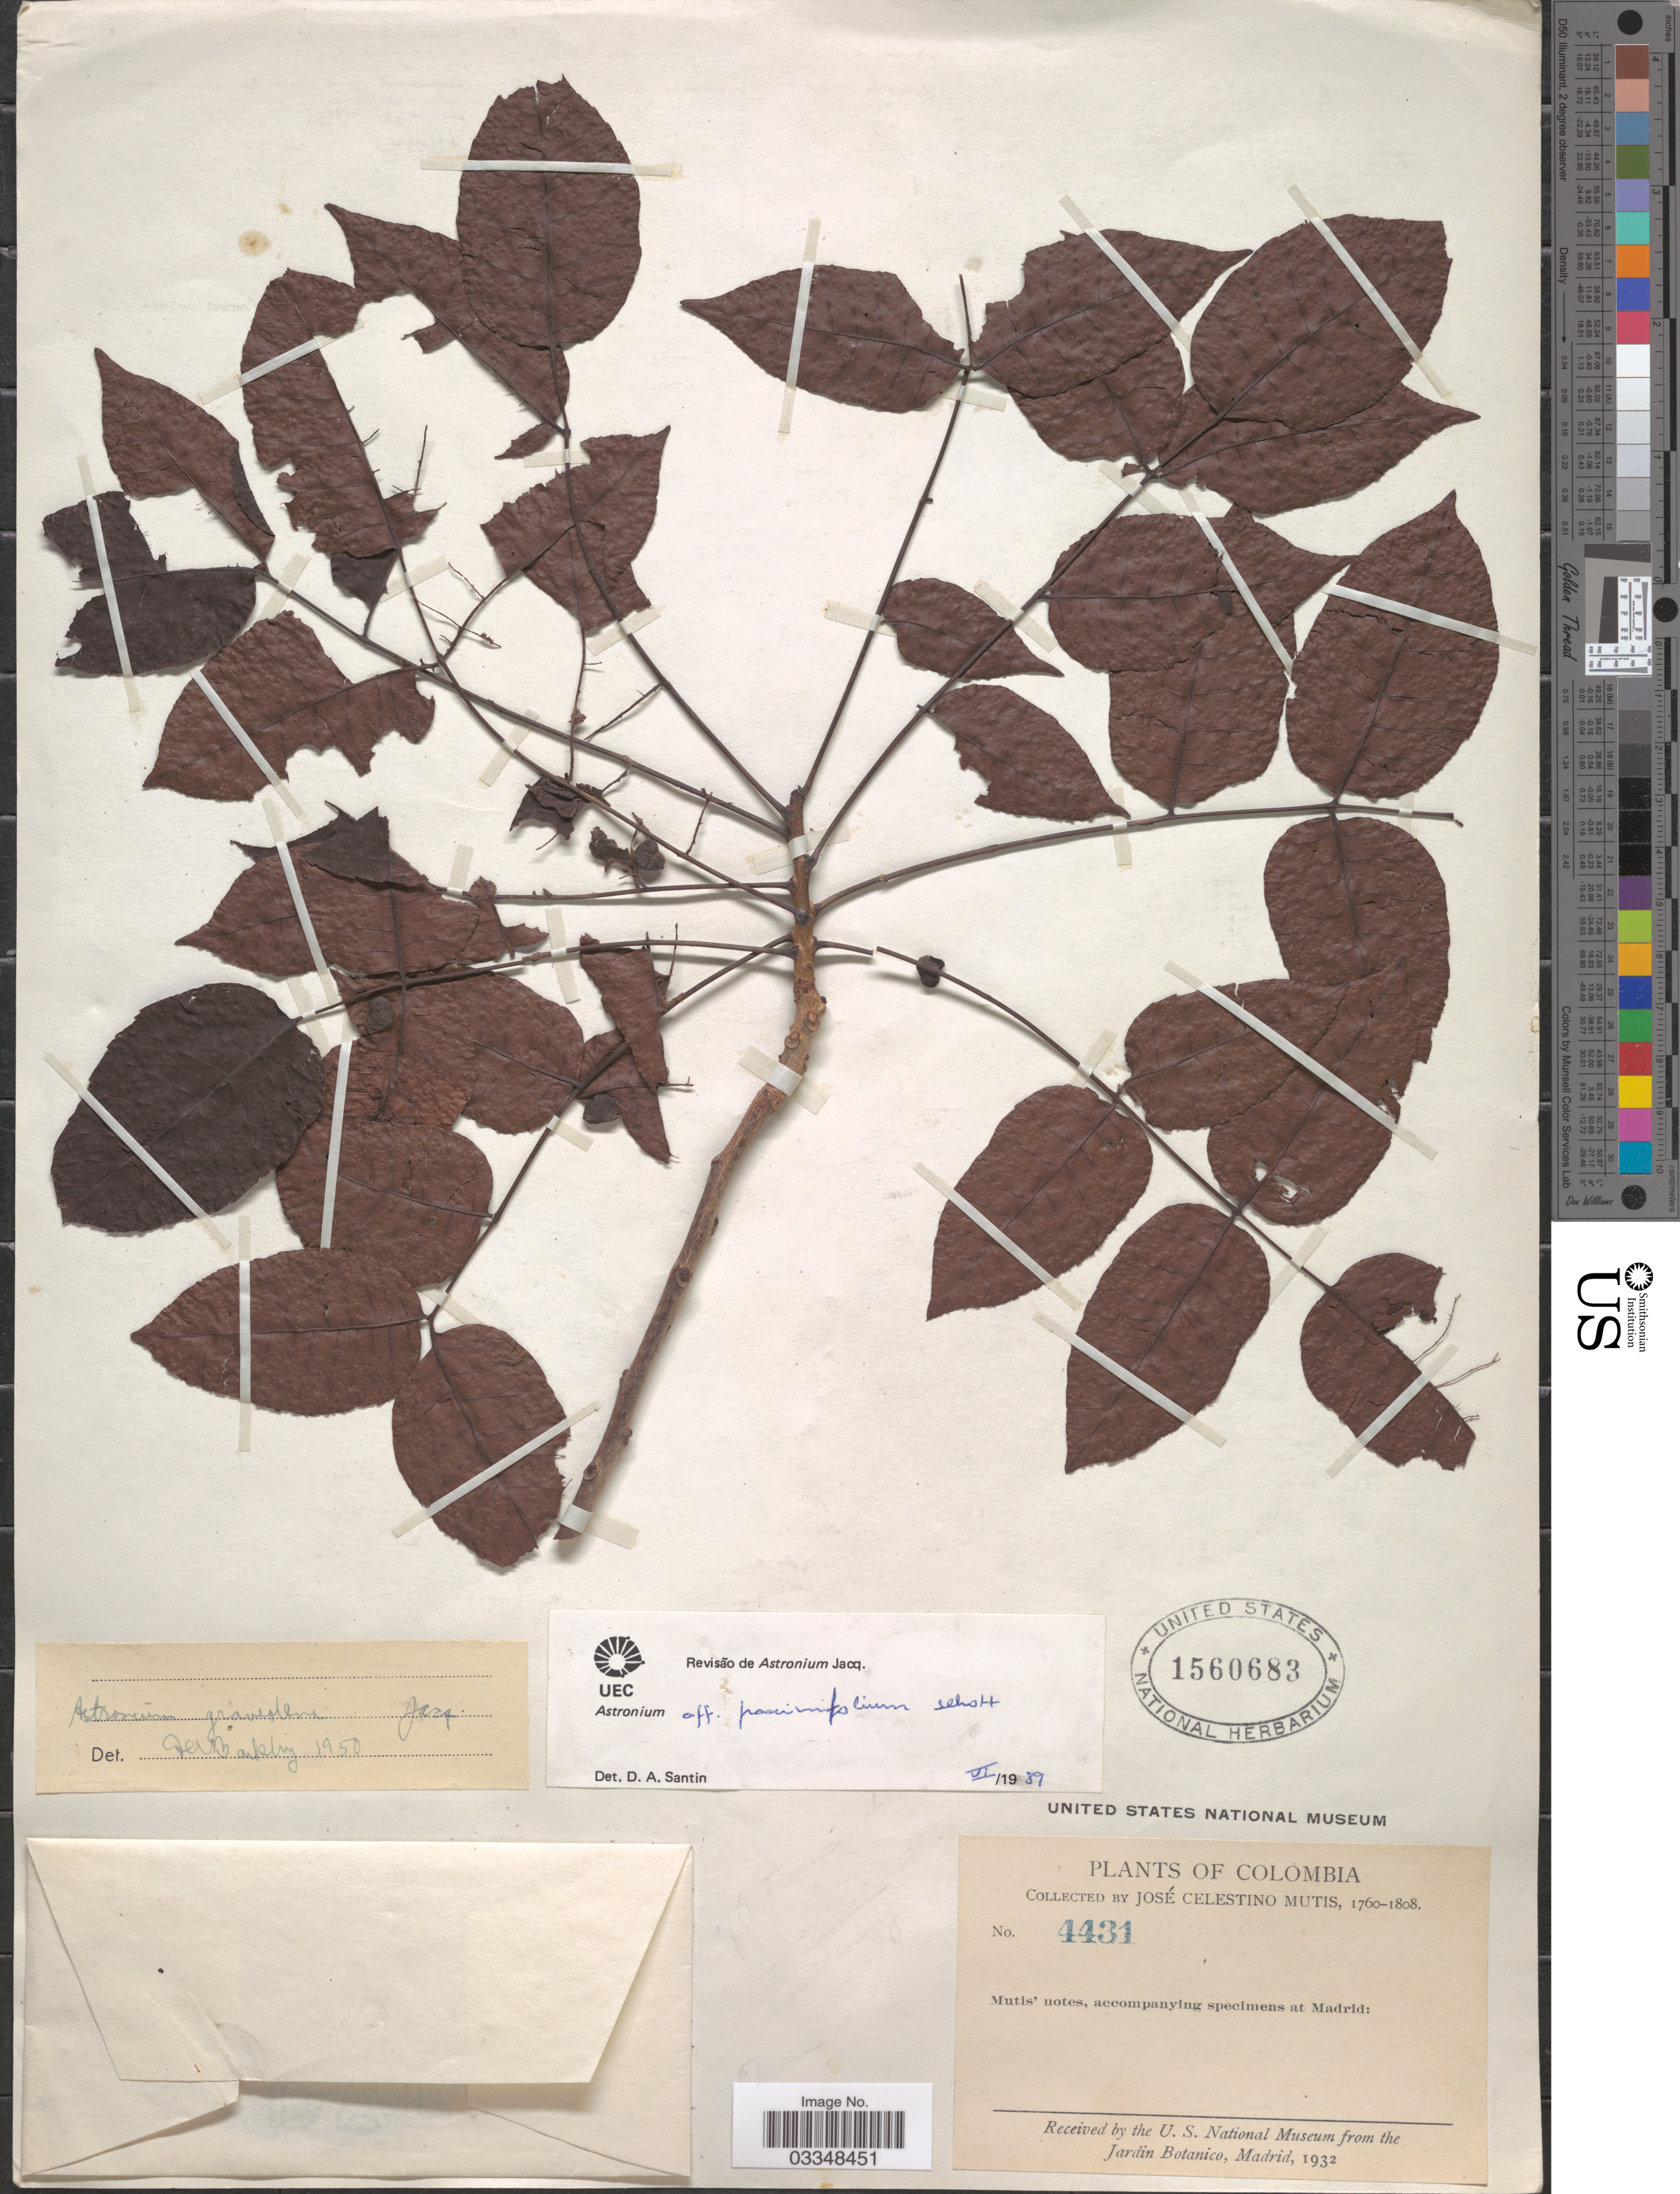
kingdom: Plantae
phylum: Tracheophyta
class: Magnoliopsida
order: Sapindales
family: Anacardiaceae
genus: Astronium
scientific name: Astronium fraxinifolium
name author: Schott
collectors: J. C. B. Mutis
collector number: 4431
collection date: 1760/1808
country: Colombia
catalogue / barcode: US 1560683